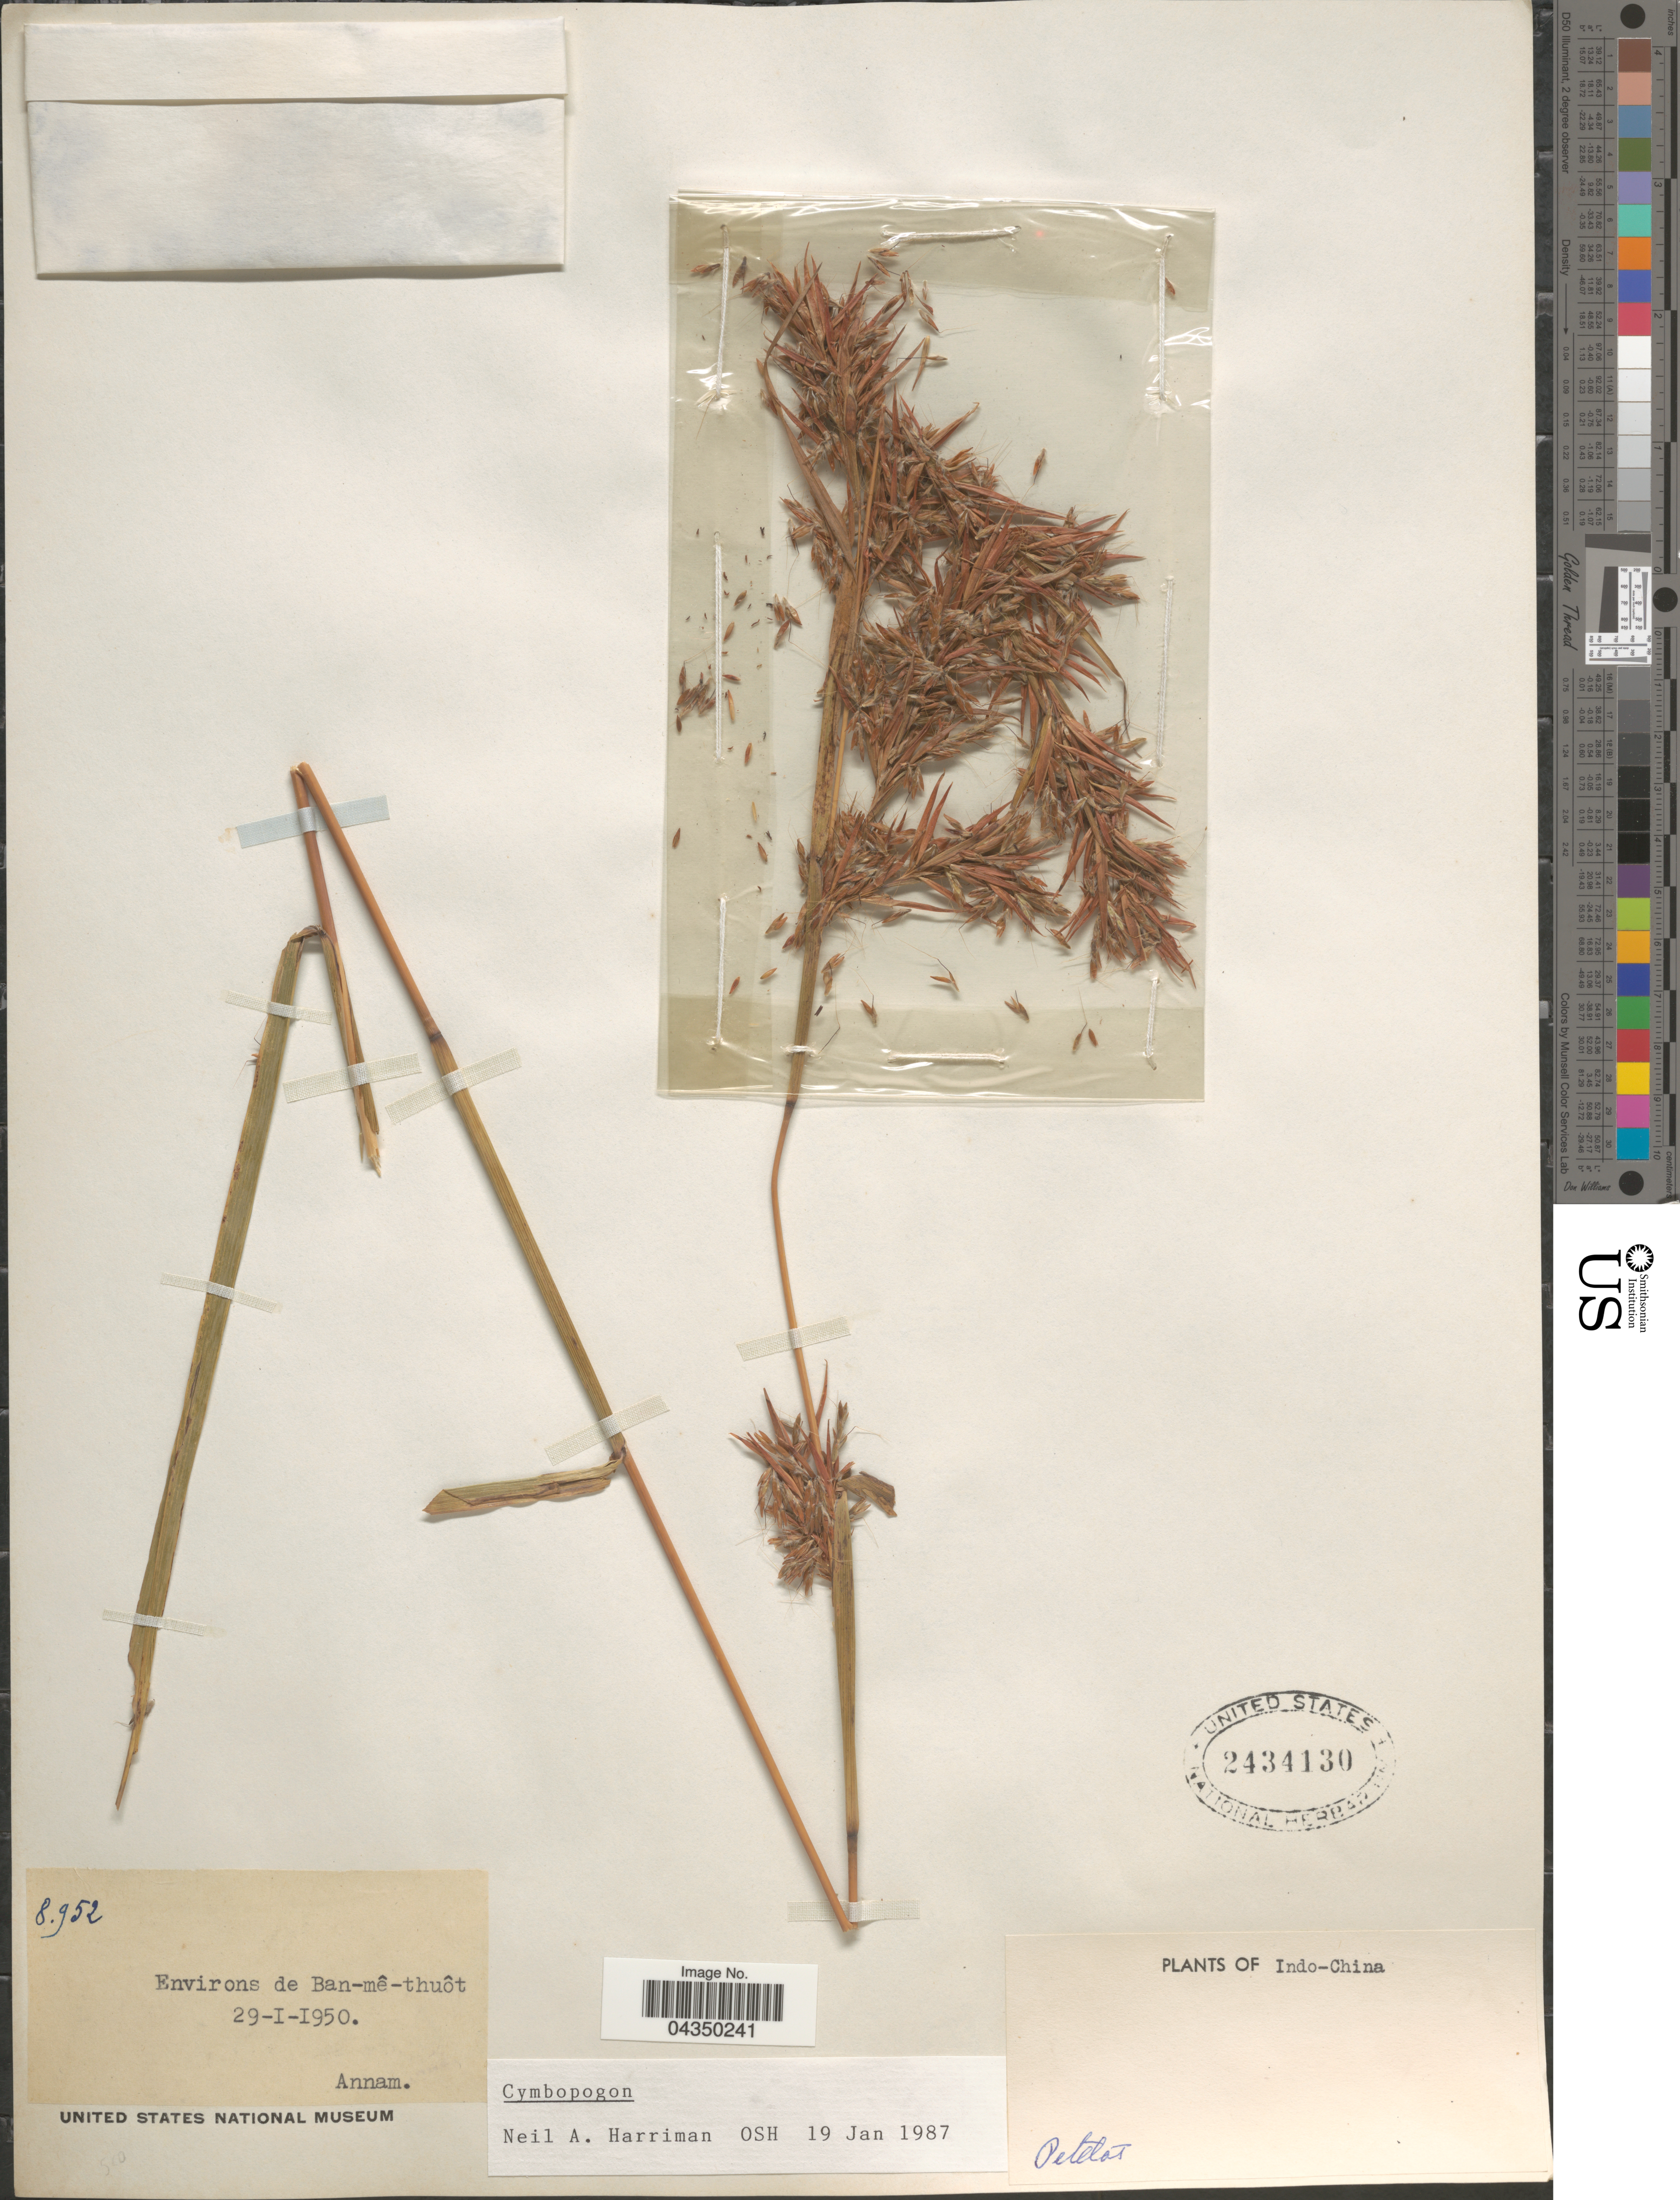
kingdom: Plantae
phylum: Tracheophyta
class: Liliopsida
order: Poales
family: Poaceae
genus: Cymbopogon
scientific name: Cymbopogon sp.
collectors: Pételot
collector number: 8952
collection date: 1950-01-29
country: Vietnam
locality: Environs de Ban-mê-thuôt. Annam. Indo-China.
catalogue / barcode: US 2434130